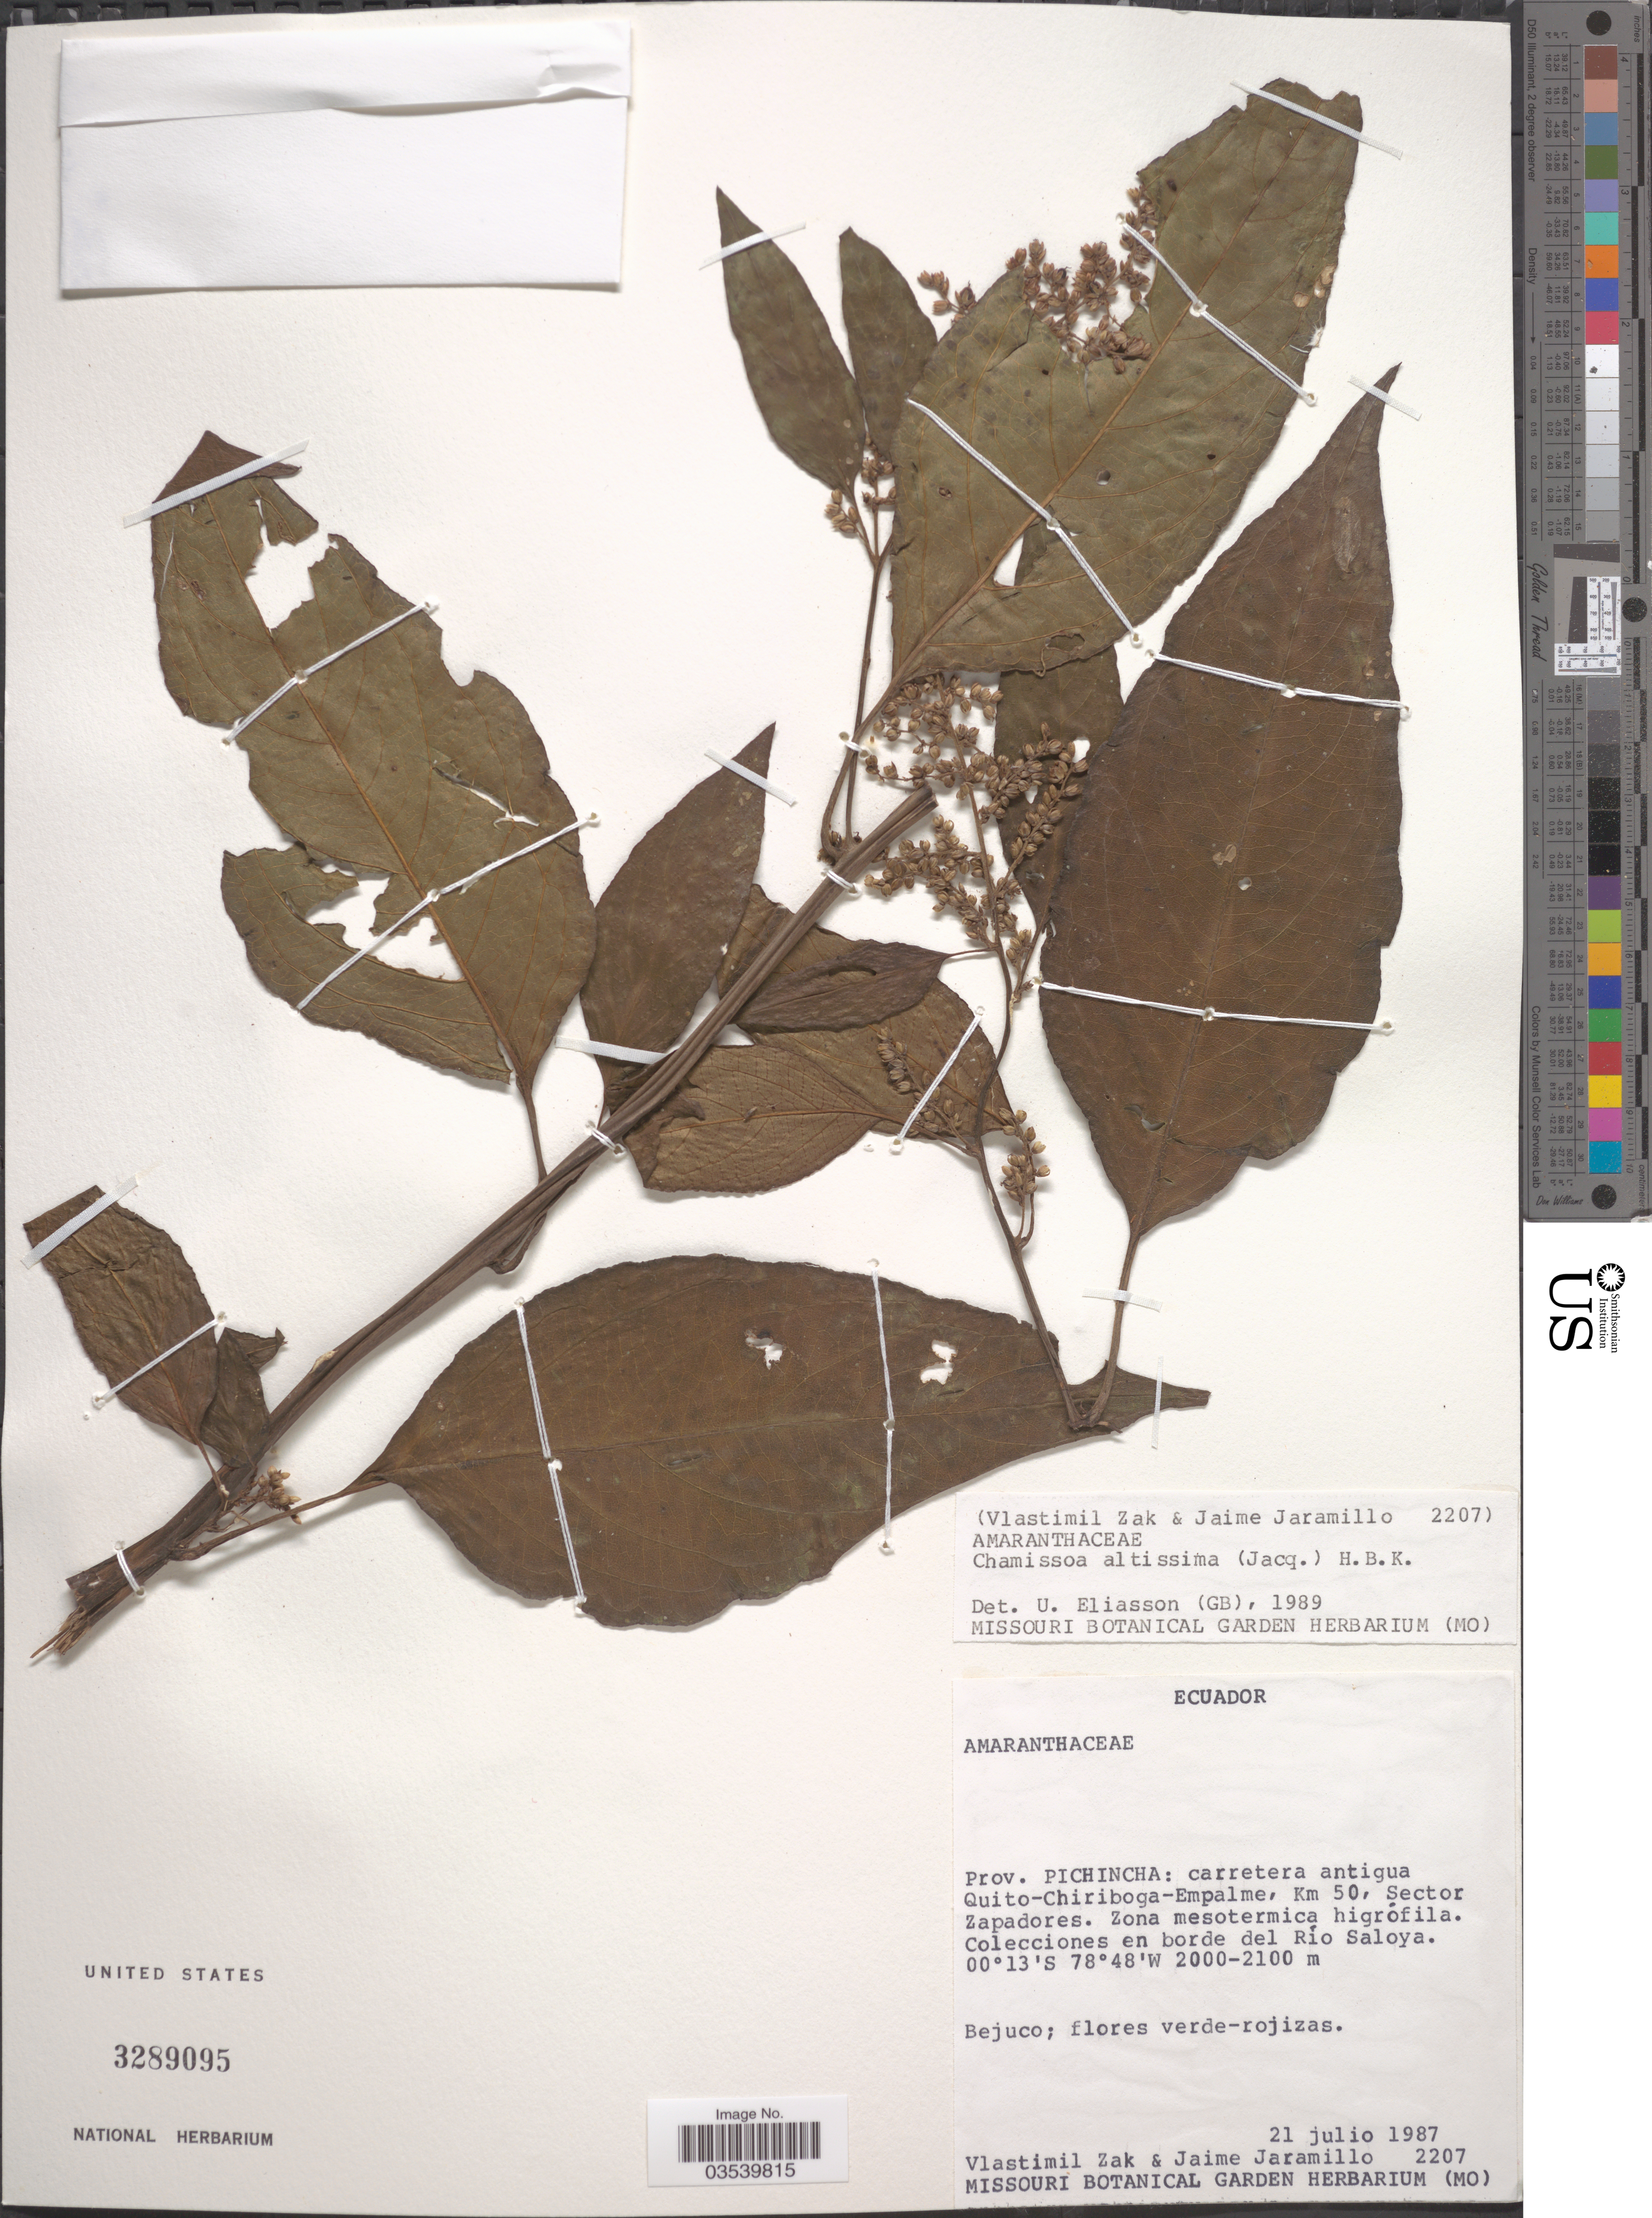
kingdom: Plantae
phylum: Tracheophyta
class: Magnoliopsida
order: Caryophyllales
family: Amaranthaceae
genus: Chamissoa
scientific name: Chamissoa altissima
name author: (Jacq.) Kunth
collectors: V. Zak & J. Jaramillo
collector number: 2207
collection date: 1987-07-21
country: Ecuador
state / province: Pichincha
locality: Carretera antigua Quito-Chiriboga-Empalme, Km 50, Sector Zapadores. Zona mesotermica higrófila. Colecciones en borde del Río Saloya.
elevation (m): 2000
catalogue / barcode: US 3289095